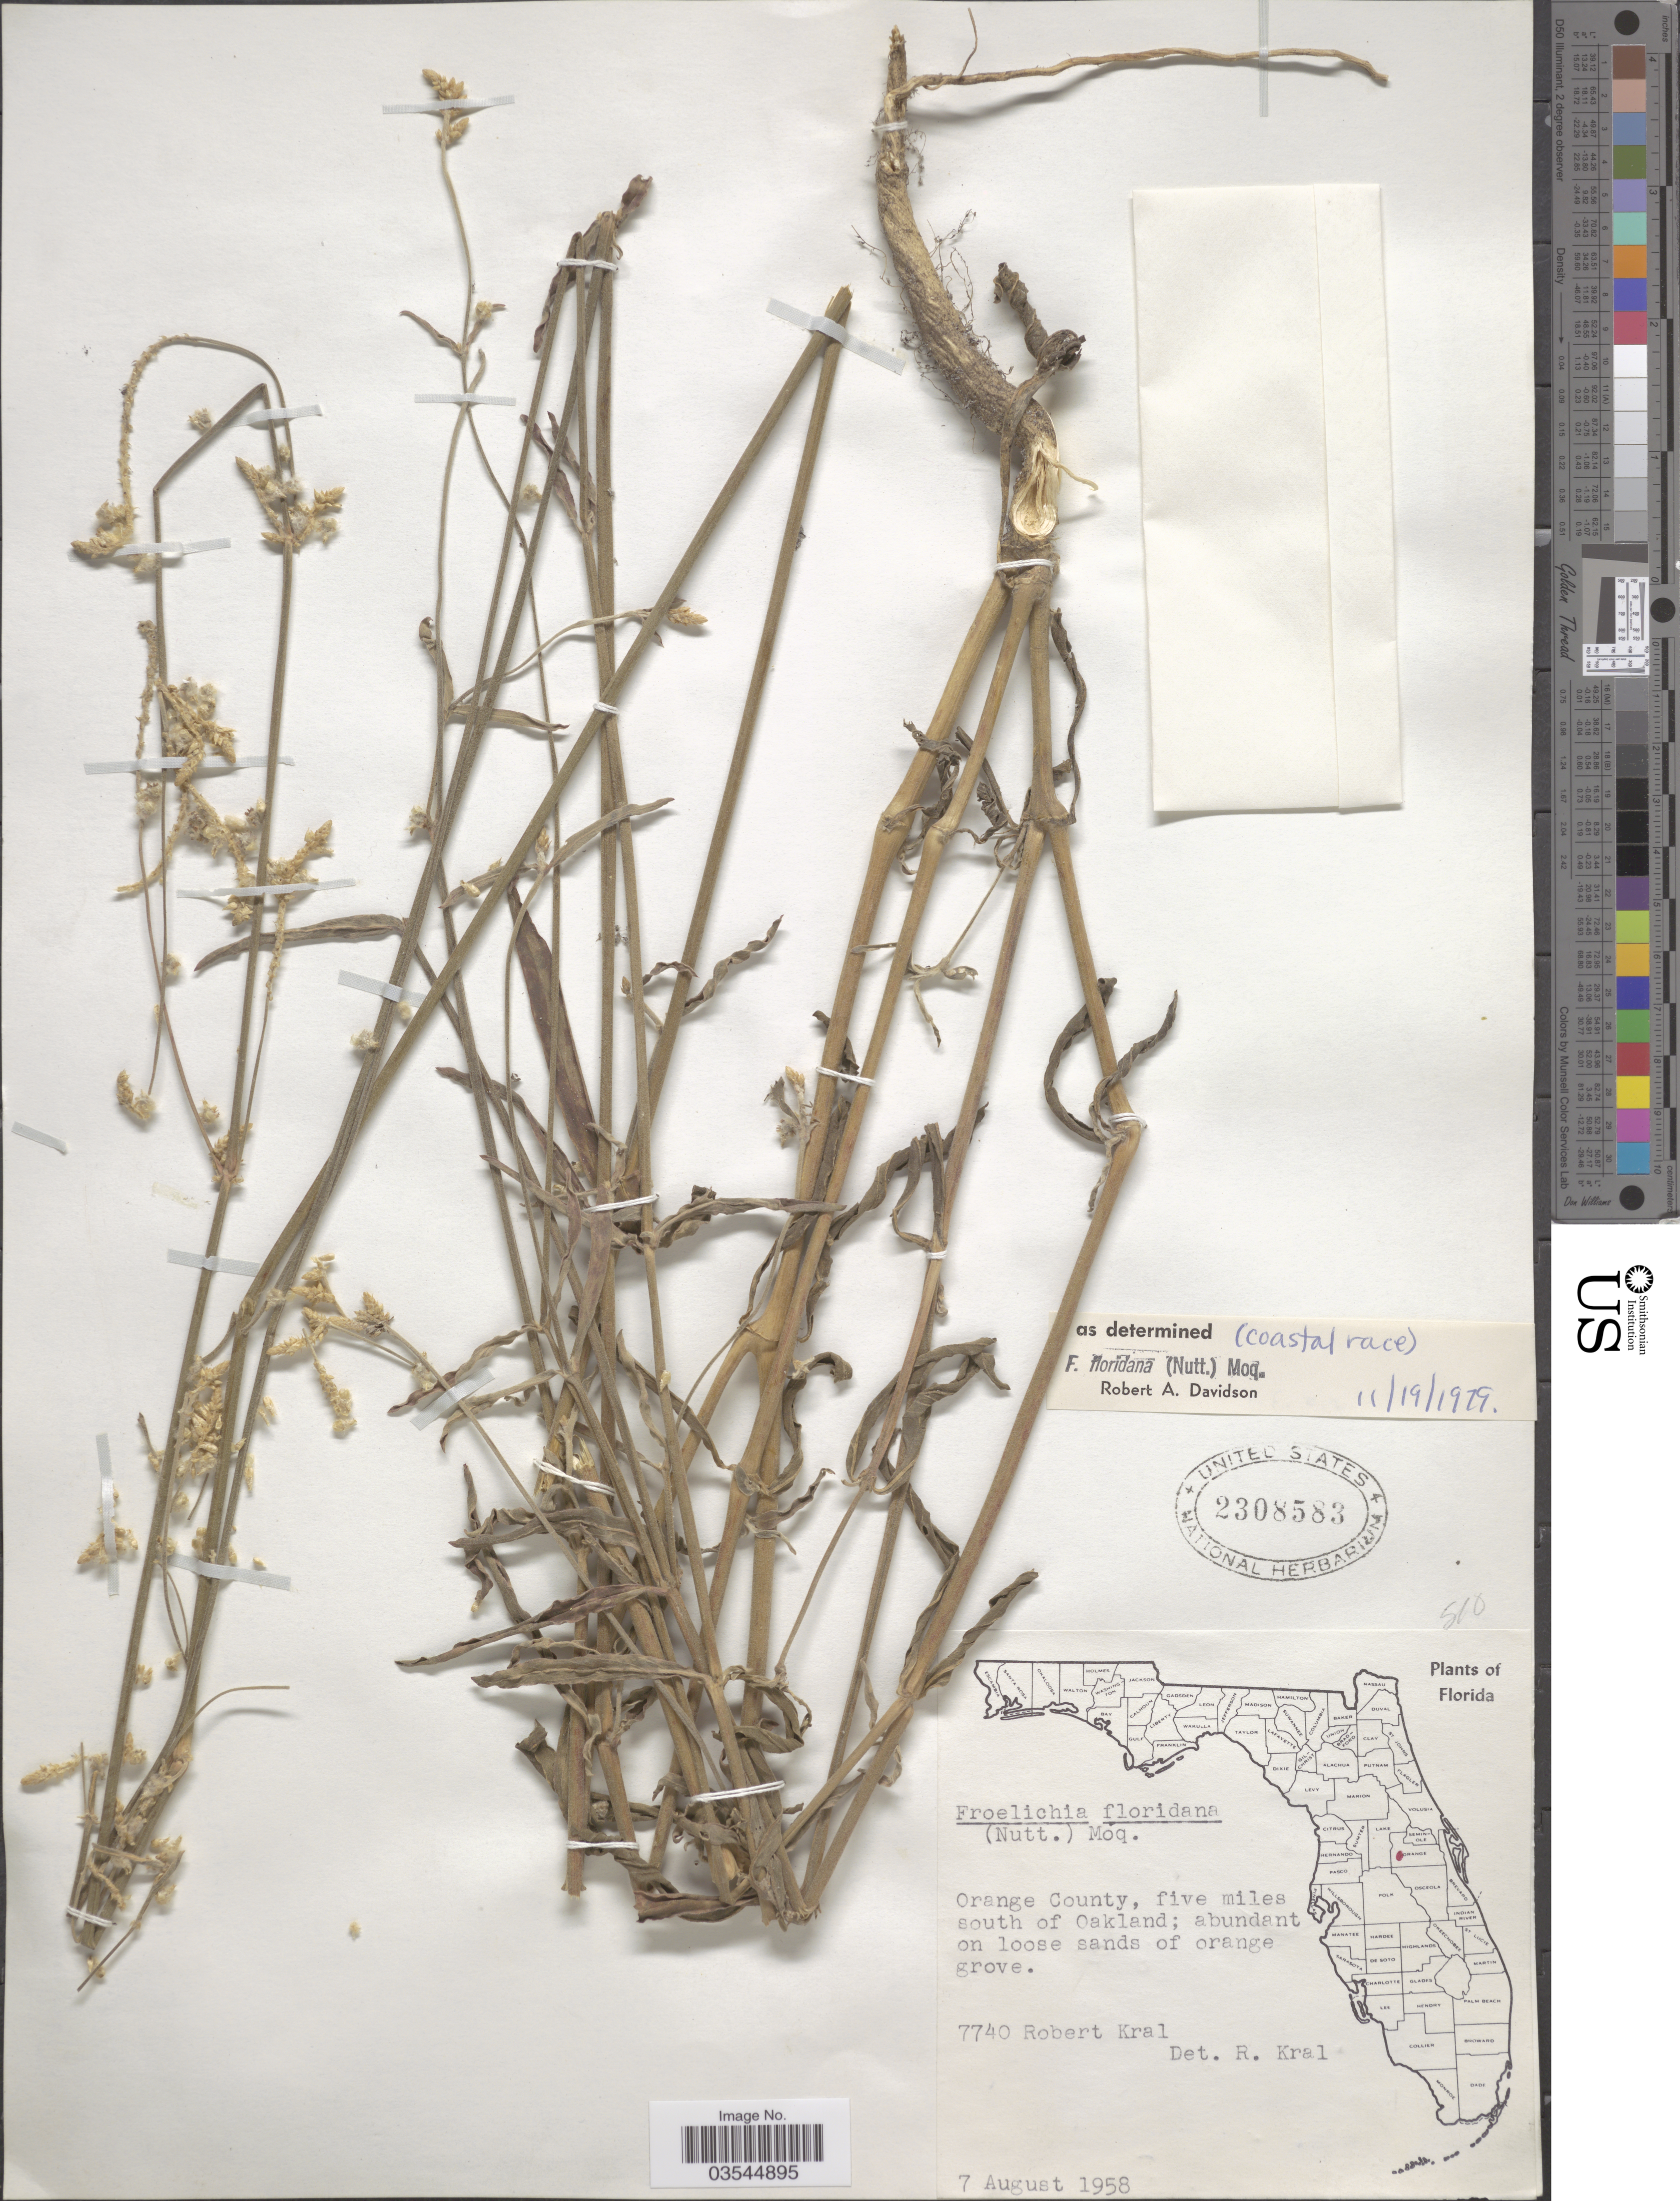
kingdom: Plantae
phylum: Tracheophyta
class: Magnoliopsida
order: Caryophyllales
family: Amaranthaceae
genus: Froelichia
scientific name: Froelichia floridana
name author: (Nutt.) Moq.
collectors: R. Kral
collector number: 7740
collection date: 1958-08-07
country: United States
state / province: Florida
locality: Orange County, five miles south of Oakland.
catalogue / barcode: US 2308583